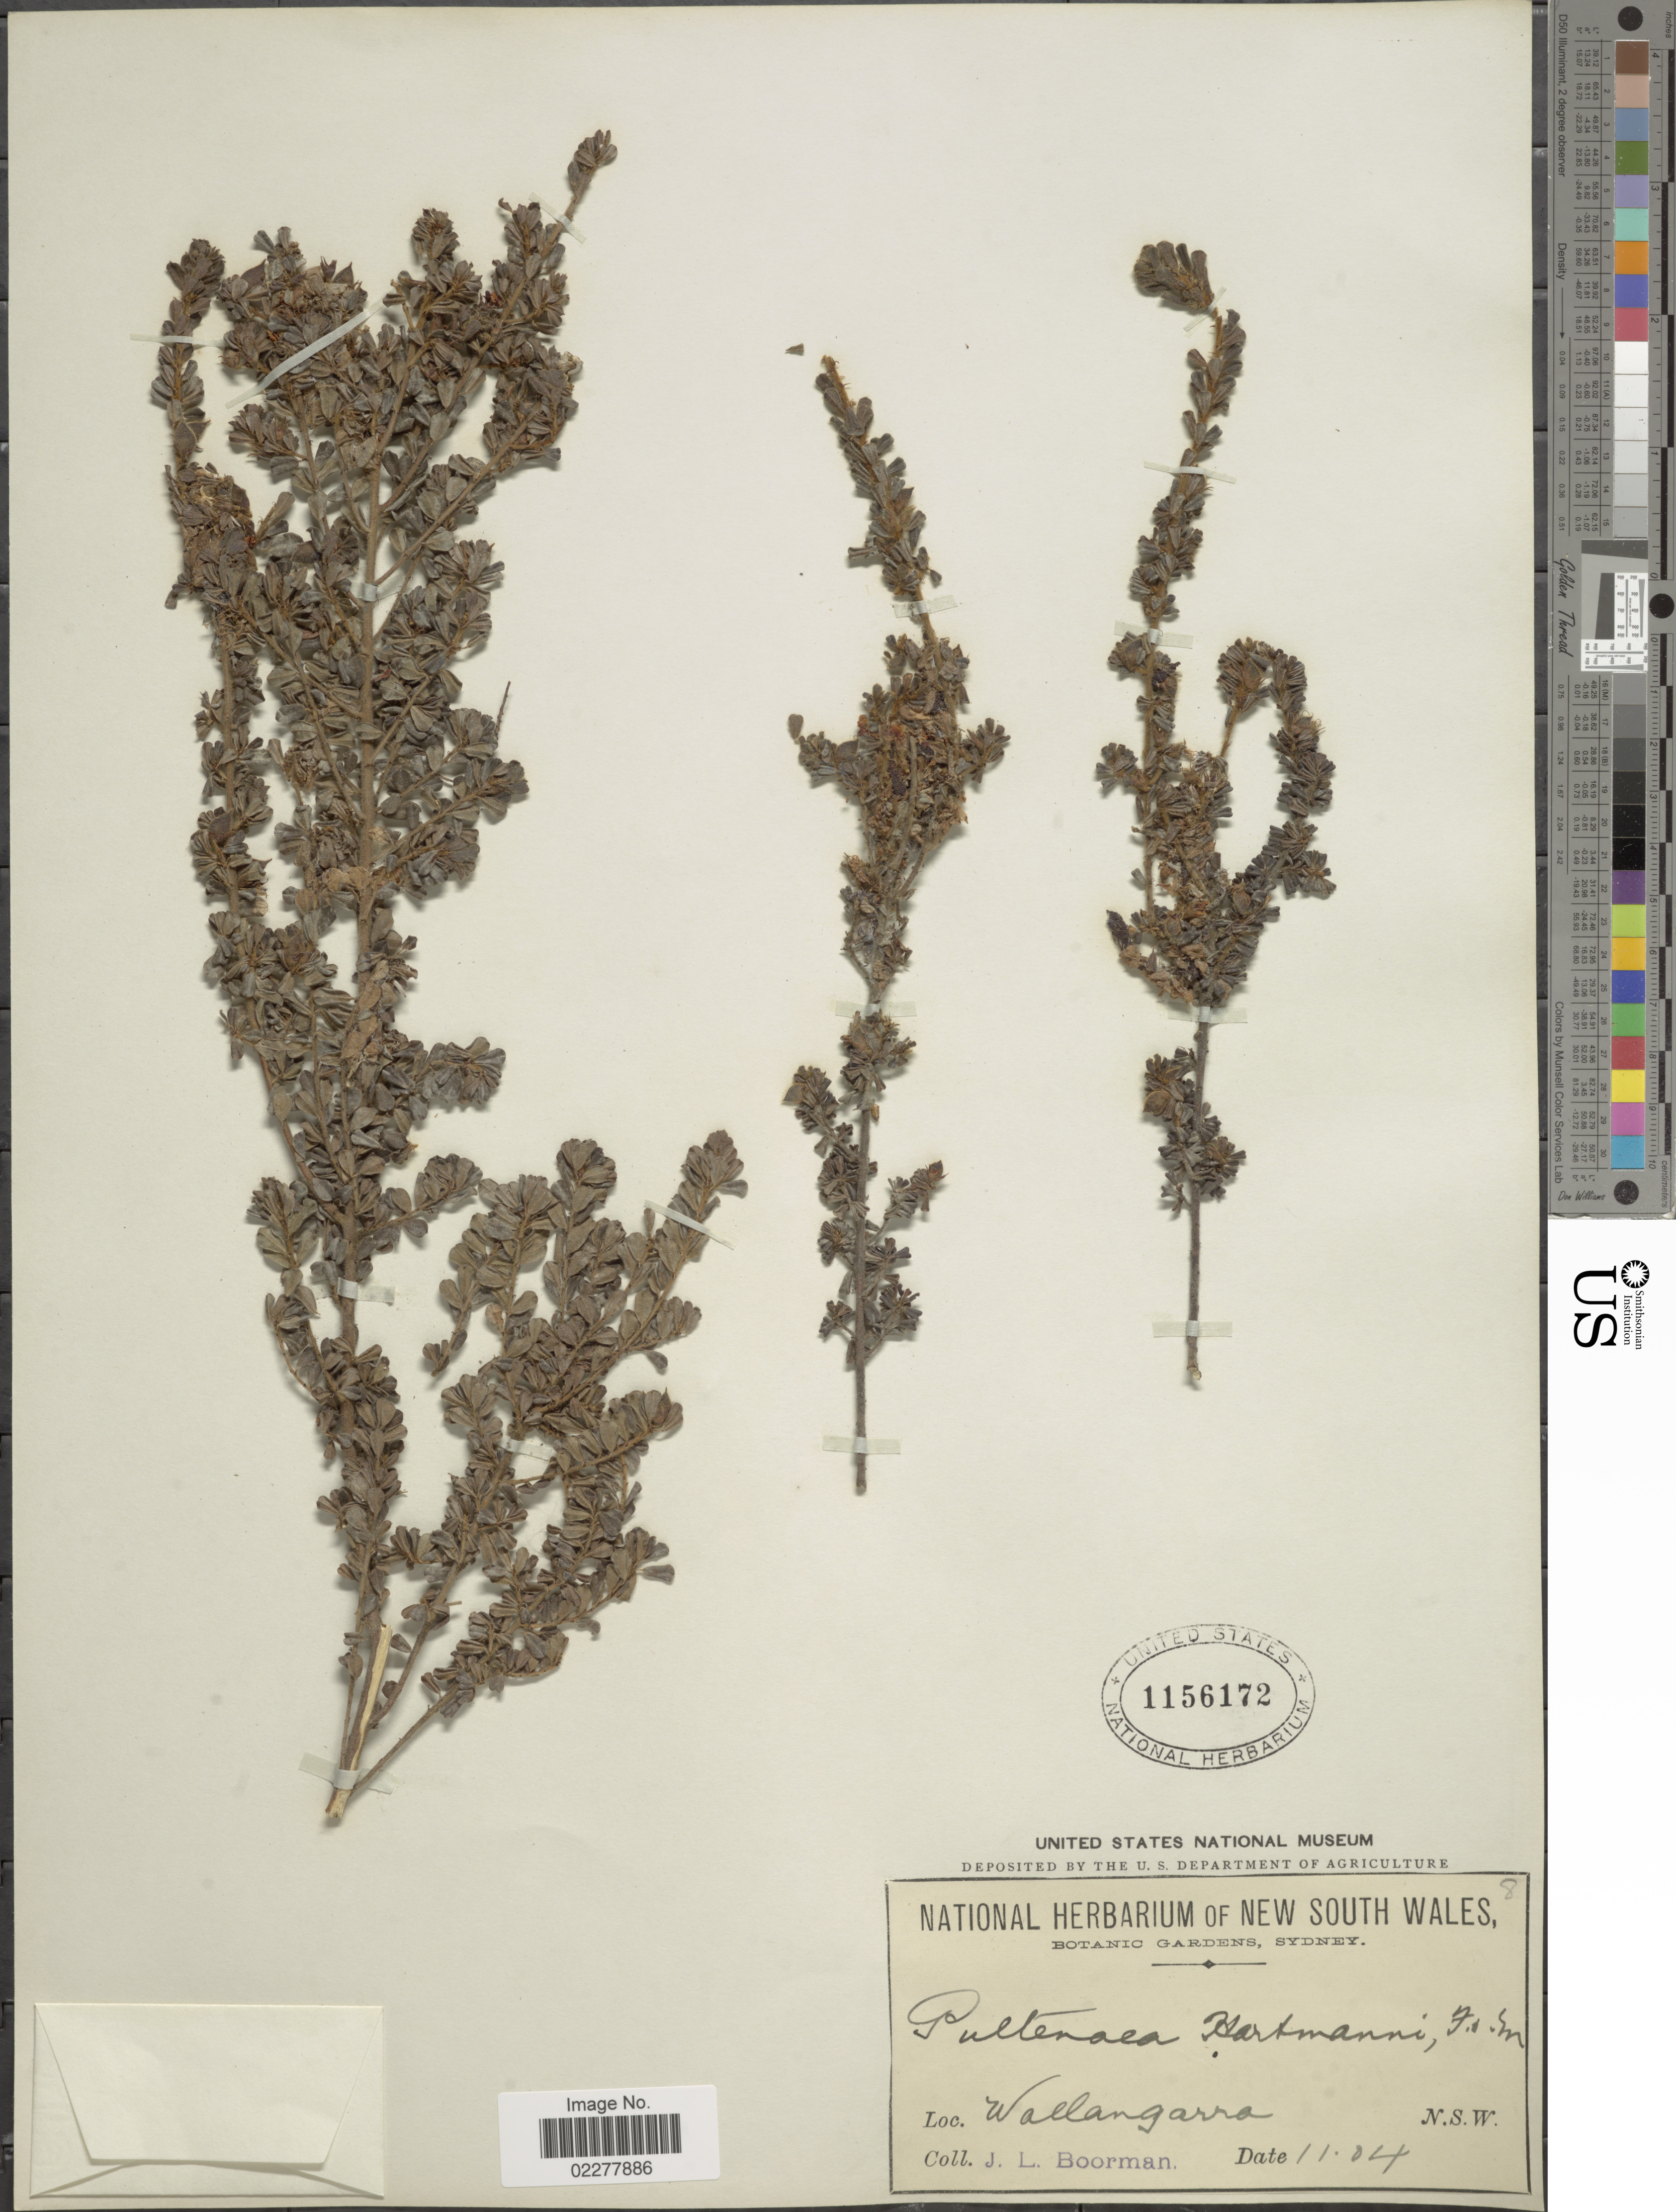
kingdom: Plantae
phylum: Tracheophyta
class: Magnoliopsida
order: Fabales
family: Fabaceae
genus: Pultenaea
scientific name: Pultenaea hartmannii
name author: F. Muell.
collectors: J. Boorman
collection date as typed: Transcribed d/m/y: /11/04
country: Australia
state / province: New South Wales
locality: Wallangarra. N.S.W.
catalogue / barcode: US 1156172